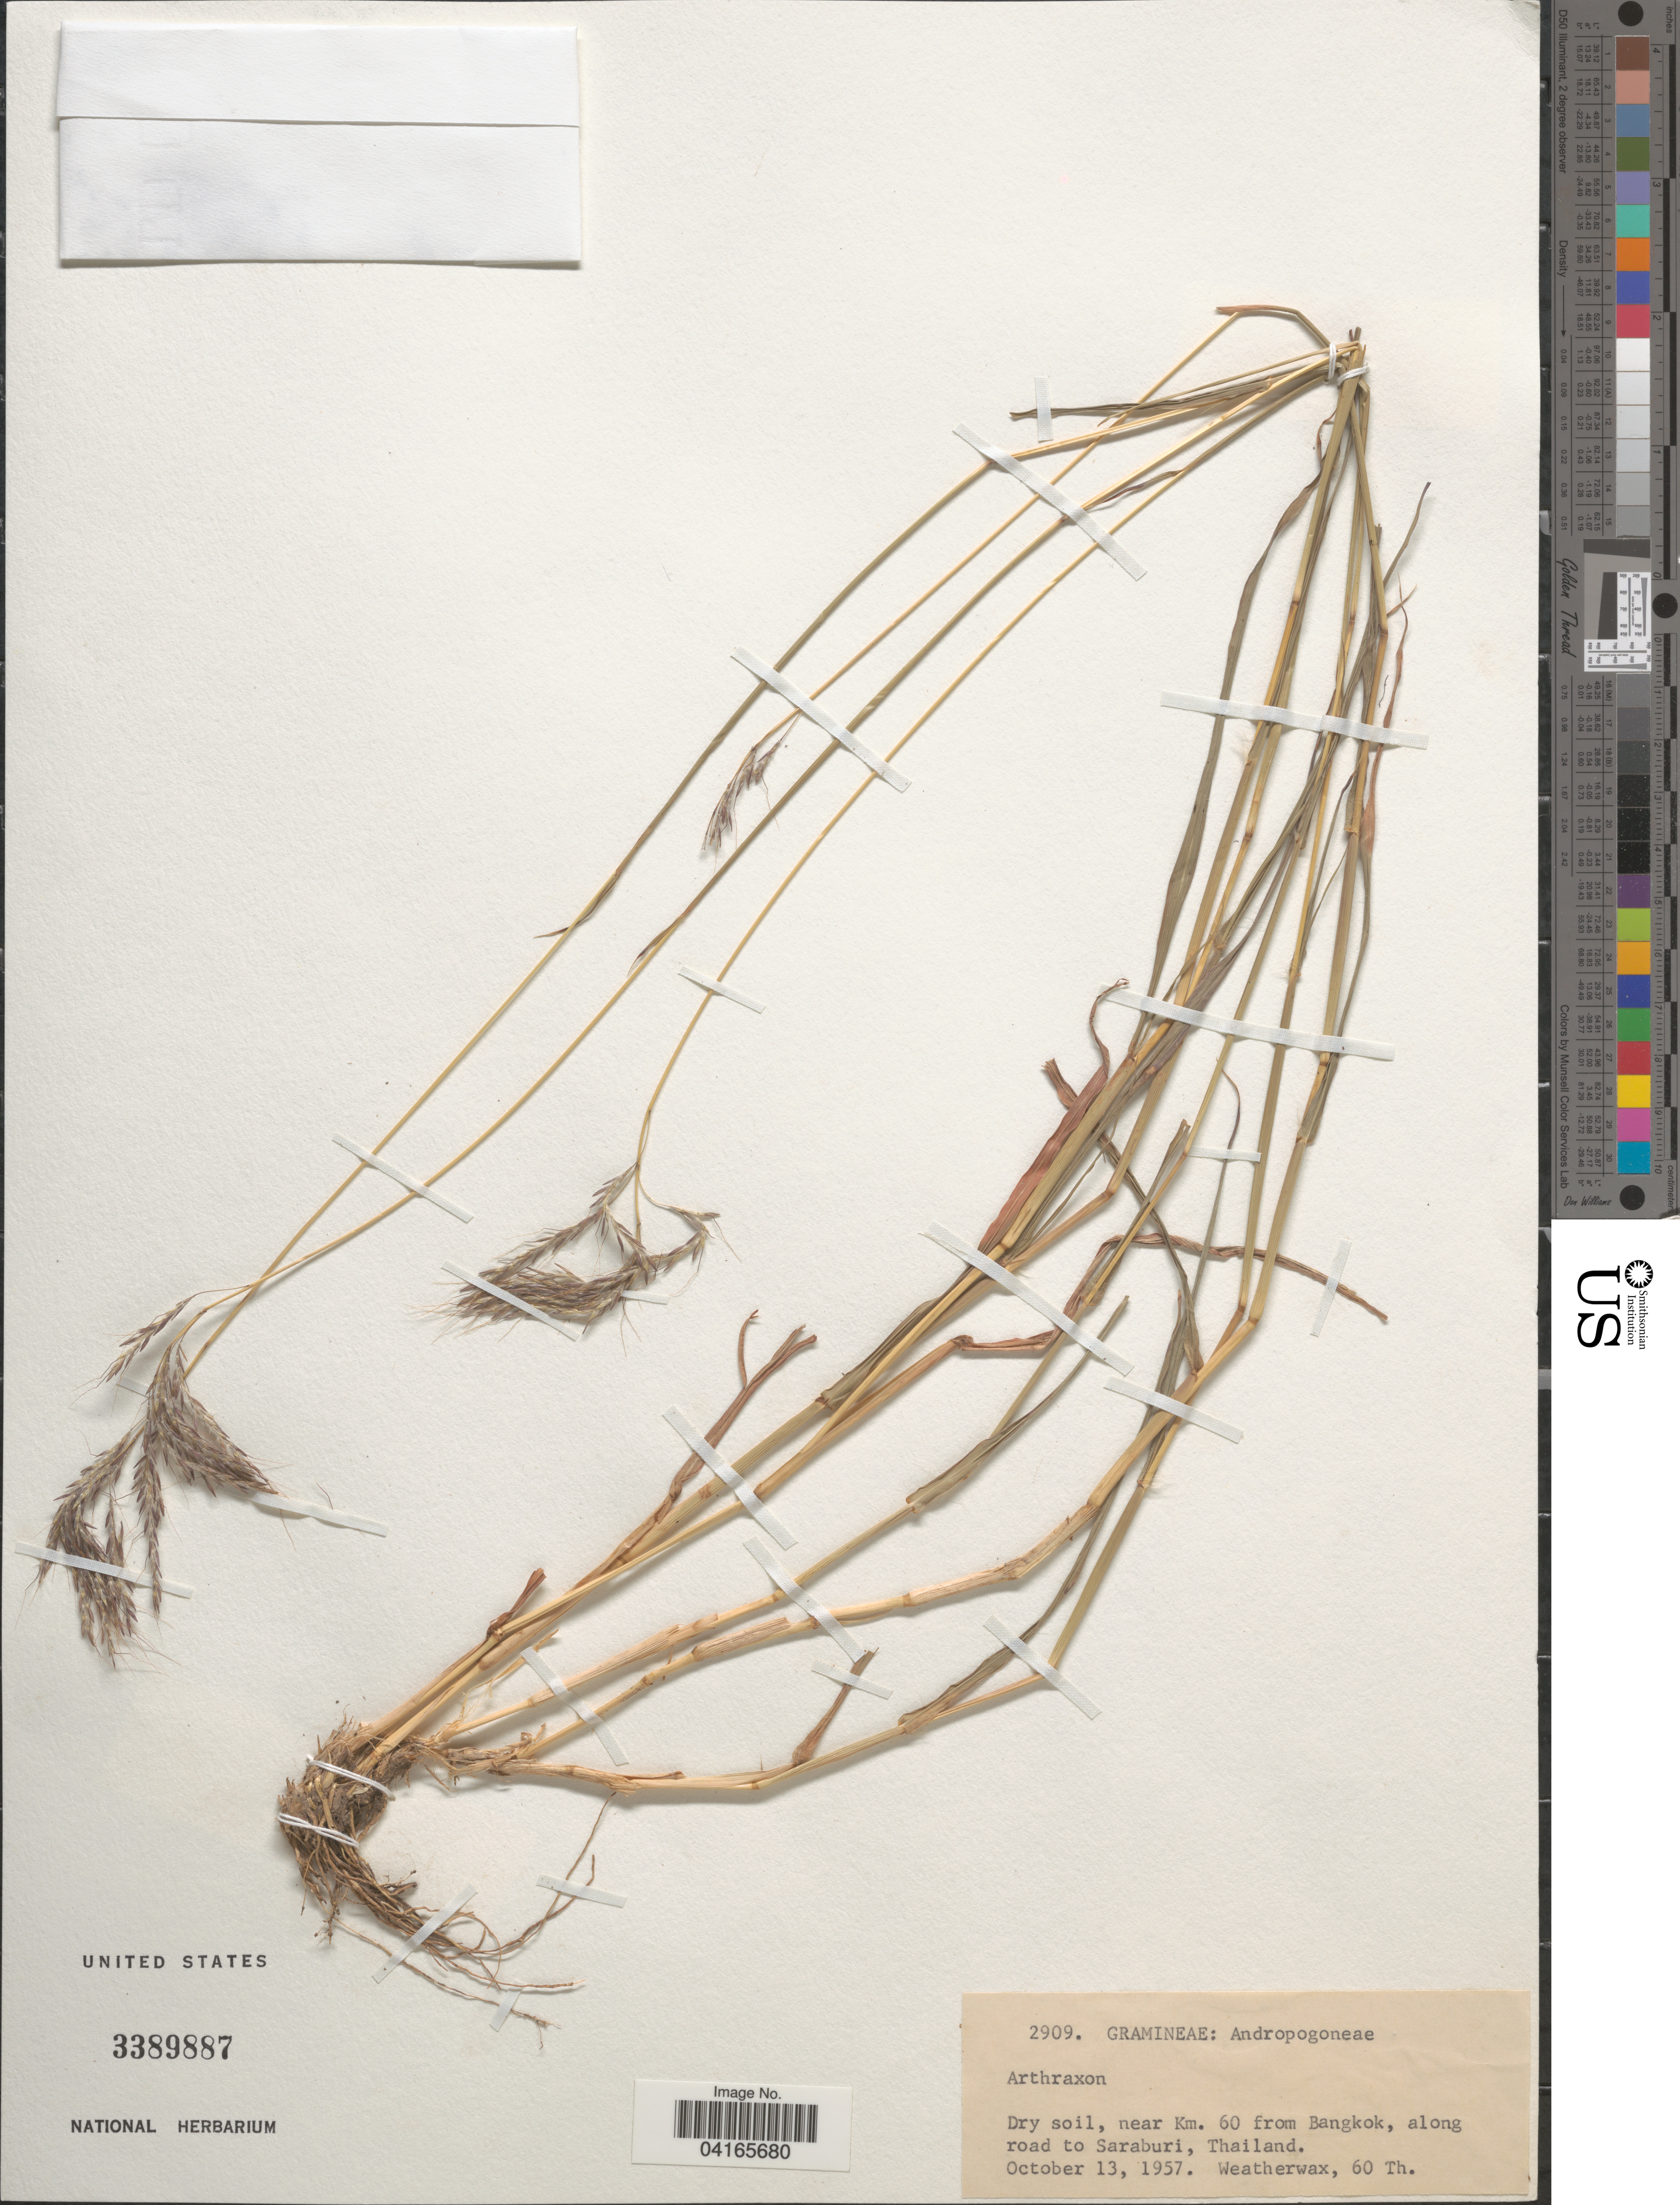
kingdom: Plantae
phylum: Tracheophyta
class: Liliopsida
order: Poales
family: Poaceae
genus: Arthraxon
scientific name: Arthraxon sp.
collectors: -. Weatherwax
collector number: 60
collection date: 1957-10-13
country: Thailand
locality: Dry soil, near Km. 60 from Bangkok, along road to Saraburi.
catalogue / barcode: US 3389887